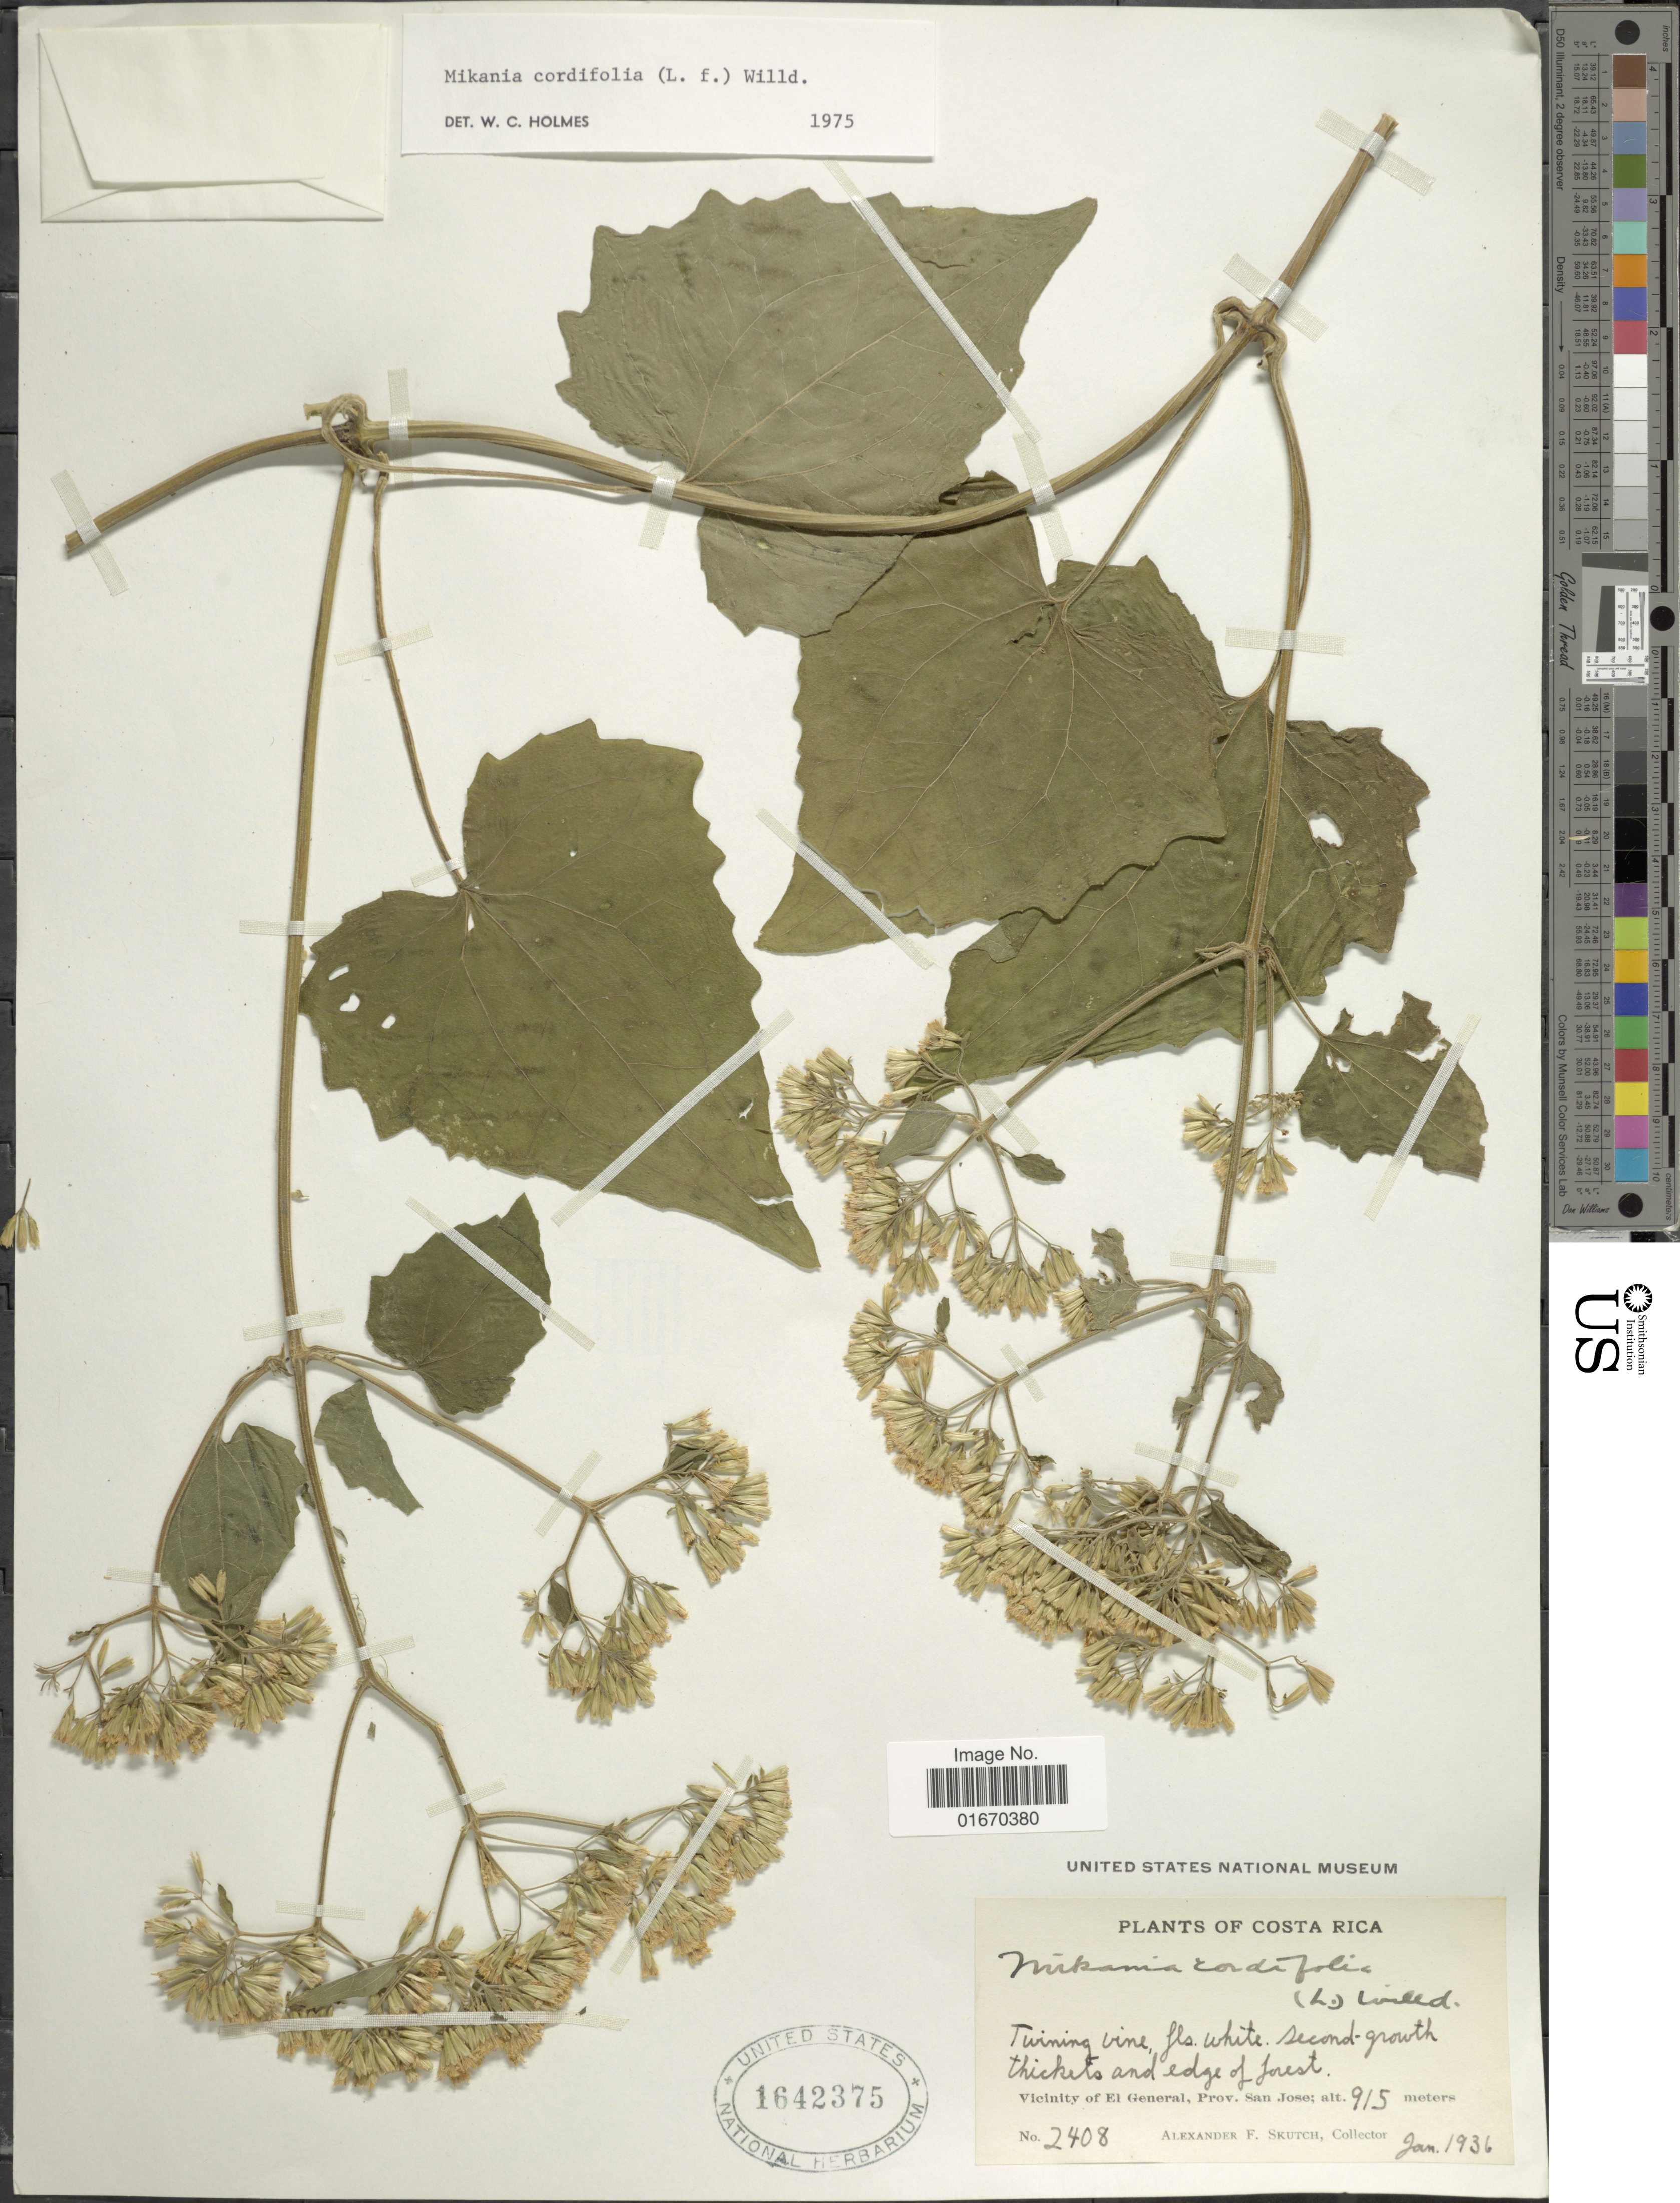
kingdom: Plantae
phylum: Tracheophyta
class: Magnoliopsida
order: Asterales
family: Asteraceae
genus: Mikania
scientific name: Mikania cordifolia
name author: Kunth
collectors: A. F. Skutch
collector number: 2408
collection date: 1936-01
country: Costa Rica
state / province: San José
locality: Vicinity of El General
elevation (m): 915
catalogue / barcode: US 1642375